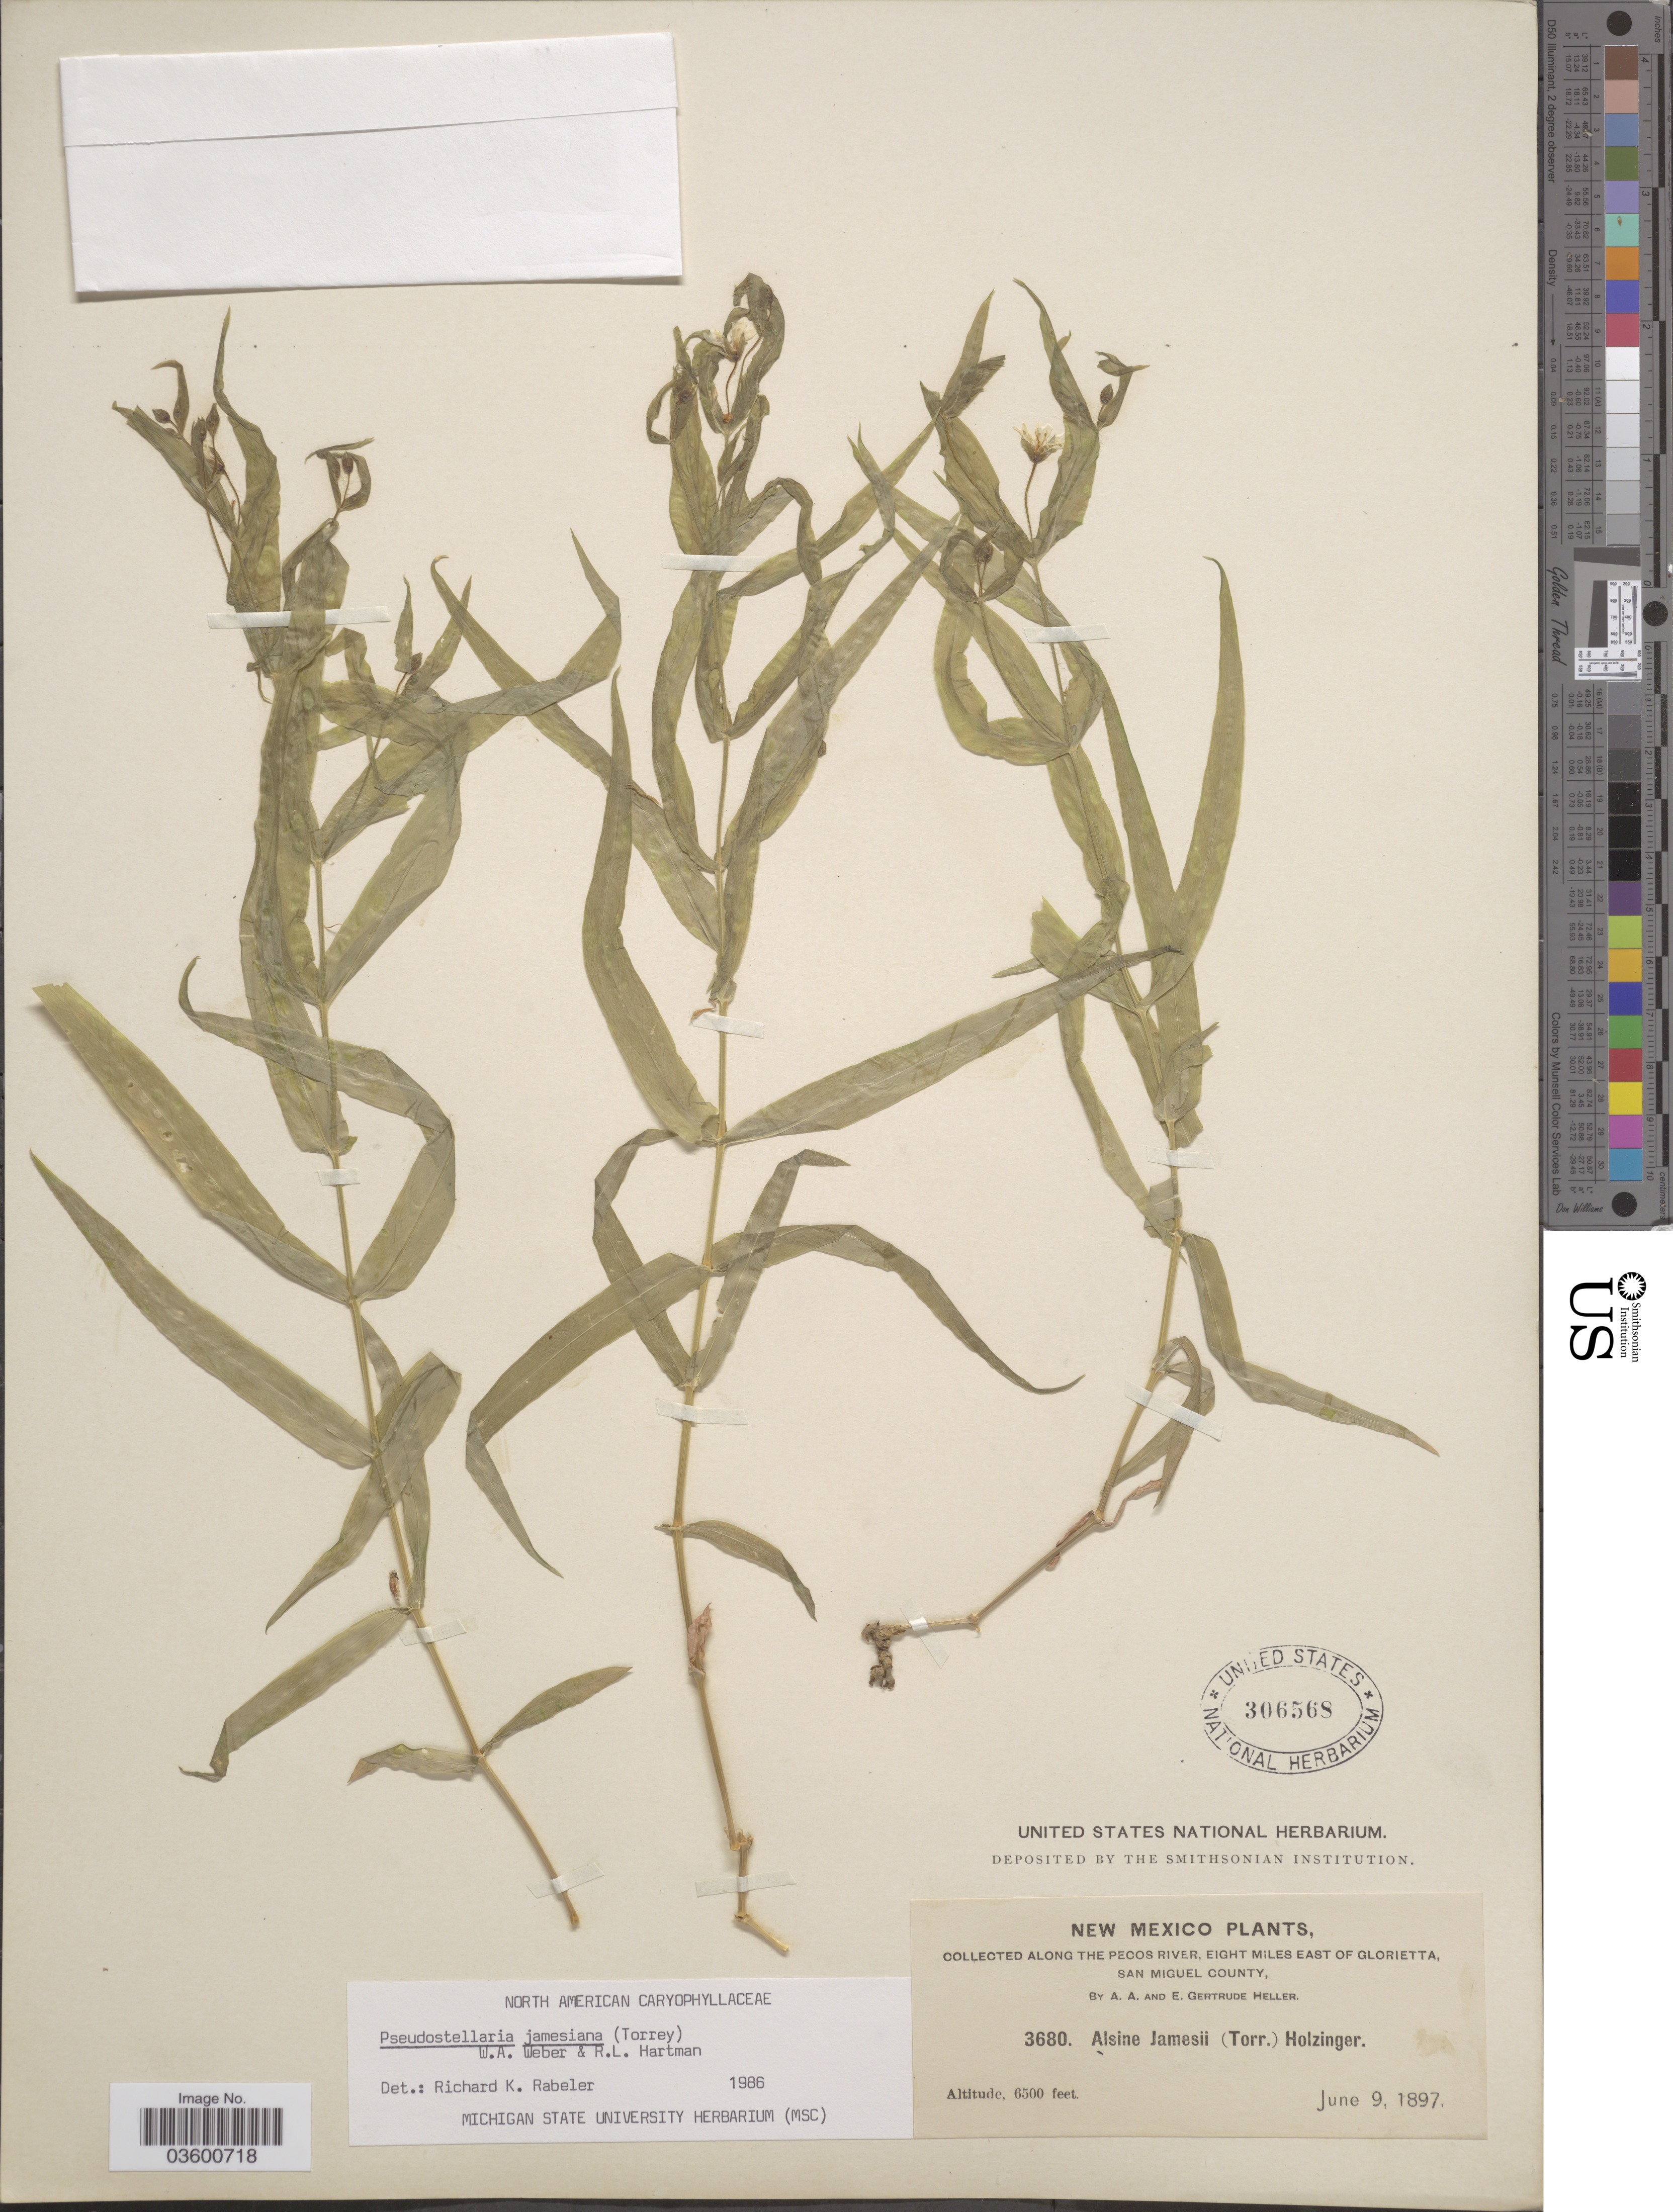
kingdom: Plantae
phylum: Tracheophyta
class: Magnoliopsida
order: Caryophyllales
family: Caryophyllaceae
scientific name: Torreyostellaria jamesiana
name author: (Torr.) Gang Yao et al.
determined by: Strong, M. T., (US), Smithsonian Institution - National Museum of Natural History (UNITED STATES)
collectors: A. A. Heller & E. Gertrude Heller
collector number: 3680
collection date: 1897-06-09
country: United States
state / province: New Mexico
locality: Along the Pecos River, eight miles east of Glorietta, San Miguel County.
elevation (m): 1981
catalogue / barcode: US 306568